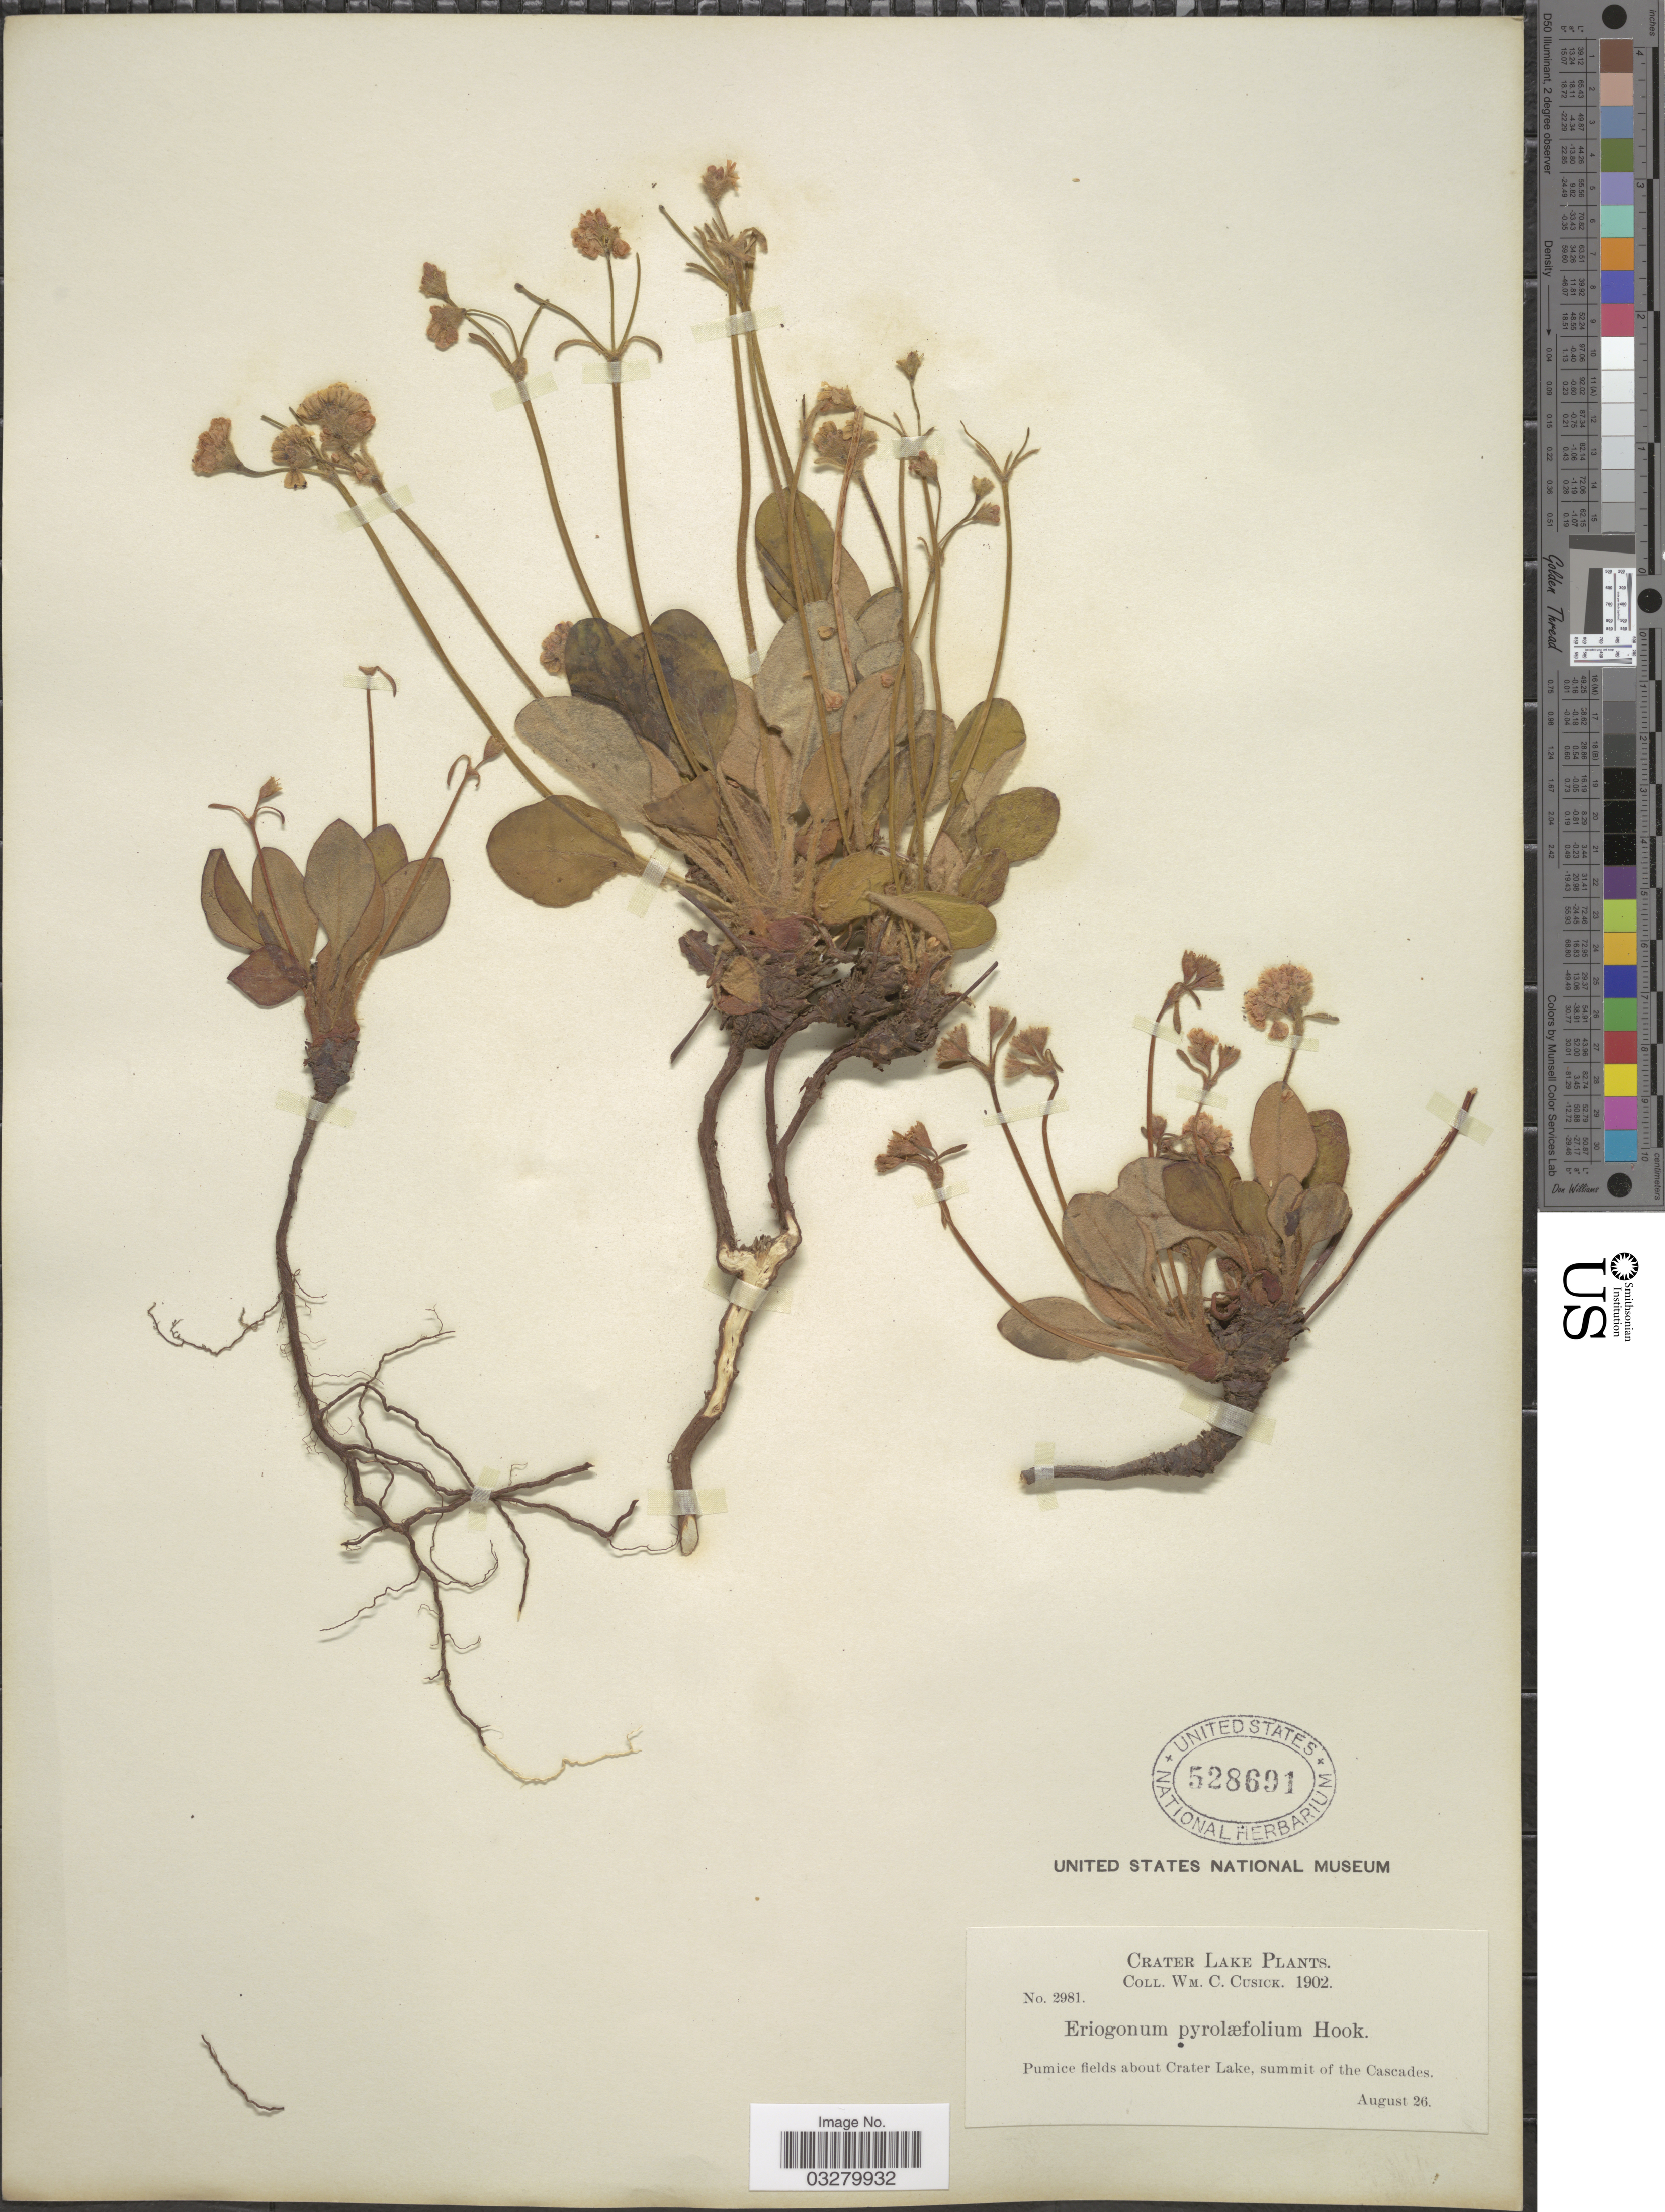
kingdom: Plantae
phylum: Tracheophyta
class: Magnoliopsida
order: Caryophyllales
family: Polygonaceae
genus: Eriogonum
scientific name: Eriogonum pyrolifolium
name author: Hook.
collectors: W. C. Cusick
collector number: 2981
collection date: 1902-08-26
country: United States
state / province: Oregon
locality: Crater Lake, Pumice fields about Crater Lake, summit of the Cascades.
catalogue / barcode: US 528691